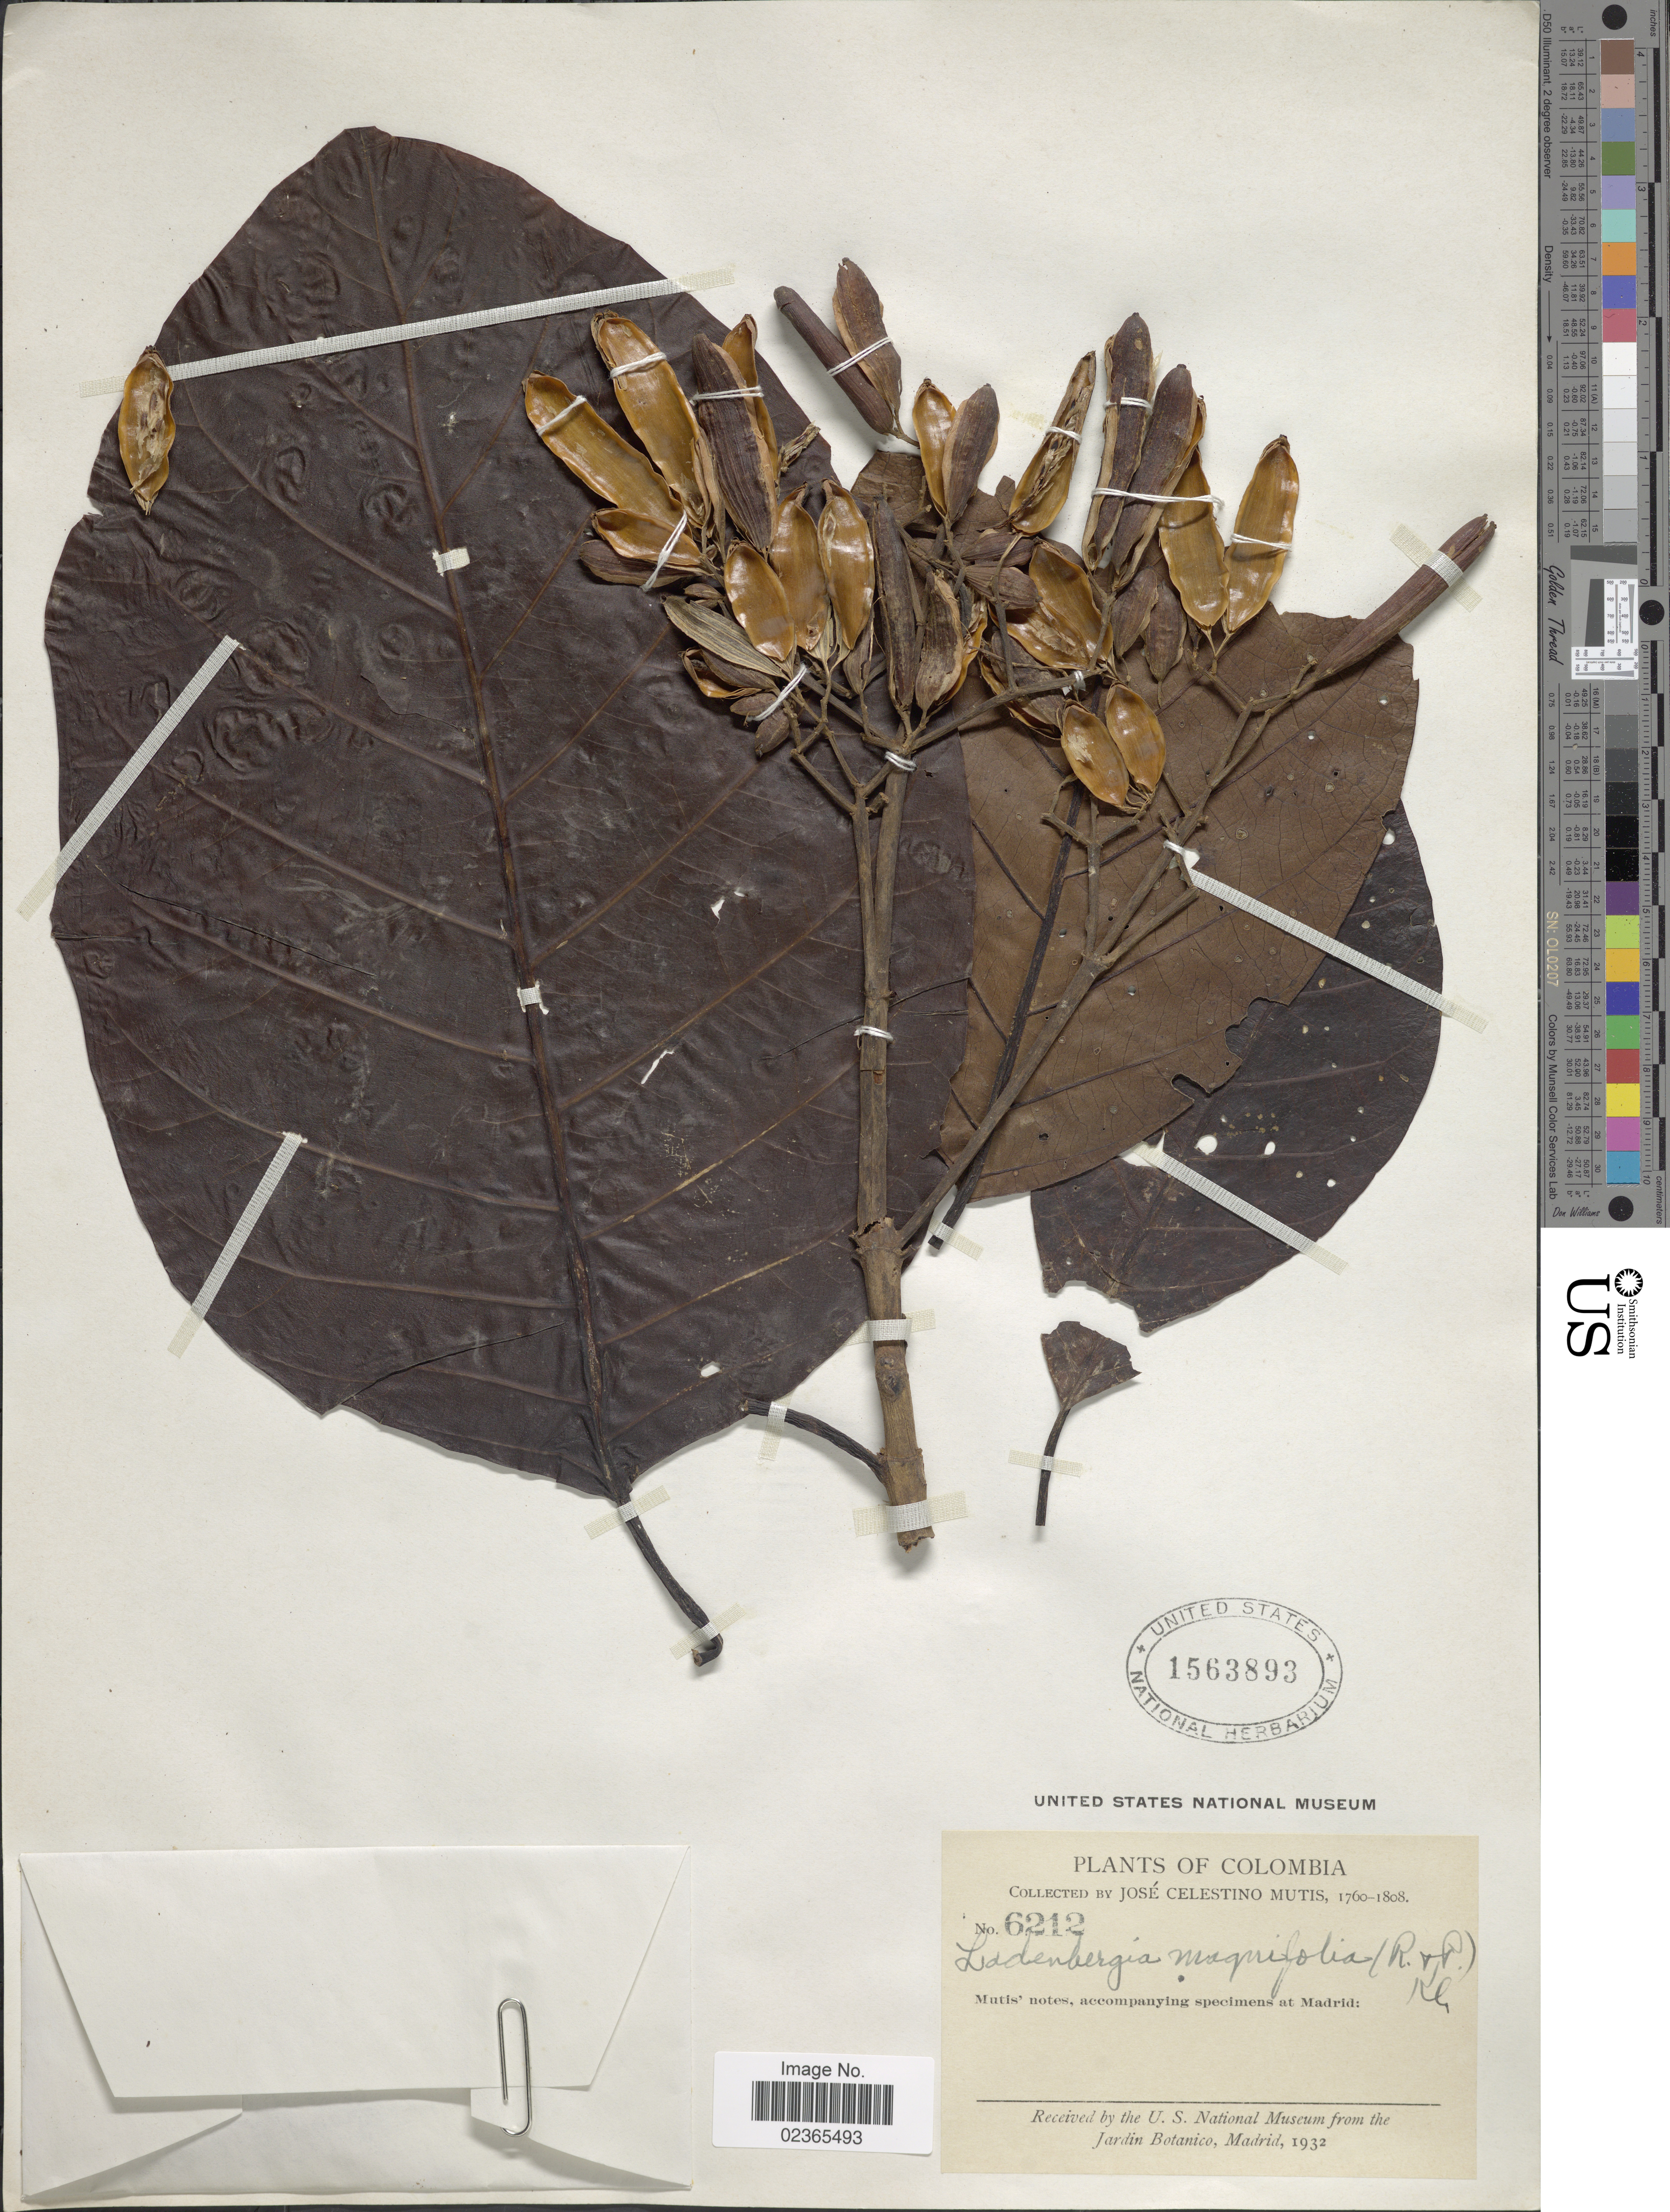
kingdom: Plantae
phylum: Tracheophyta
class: Magnoliopsida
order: Gentianales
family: Rubiaceae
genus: Cascarilla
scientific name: Cascarilla oblongifolia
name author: (Humb. ex Mutis) Wedd.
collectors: J. C. B. Mutis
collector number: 6212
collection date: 1760/1808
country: Colombia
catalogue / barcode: US 1563893